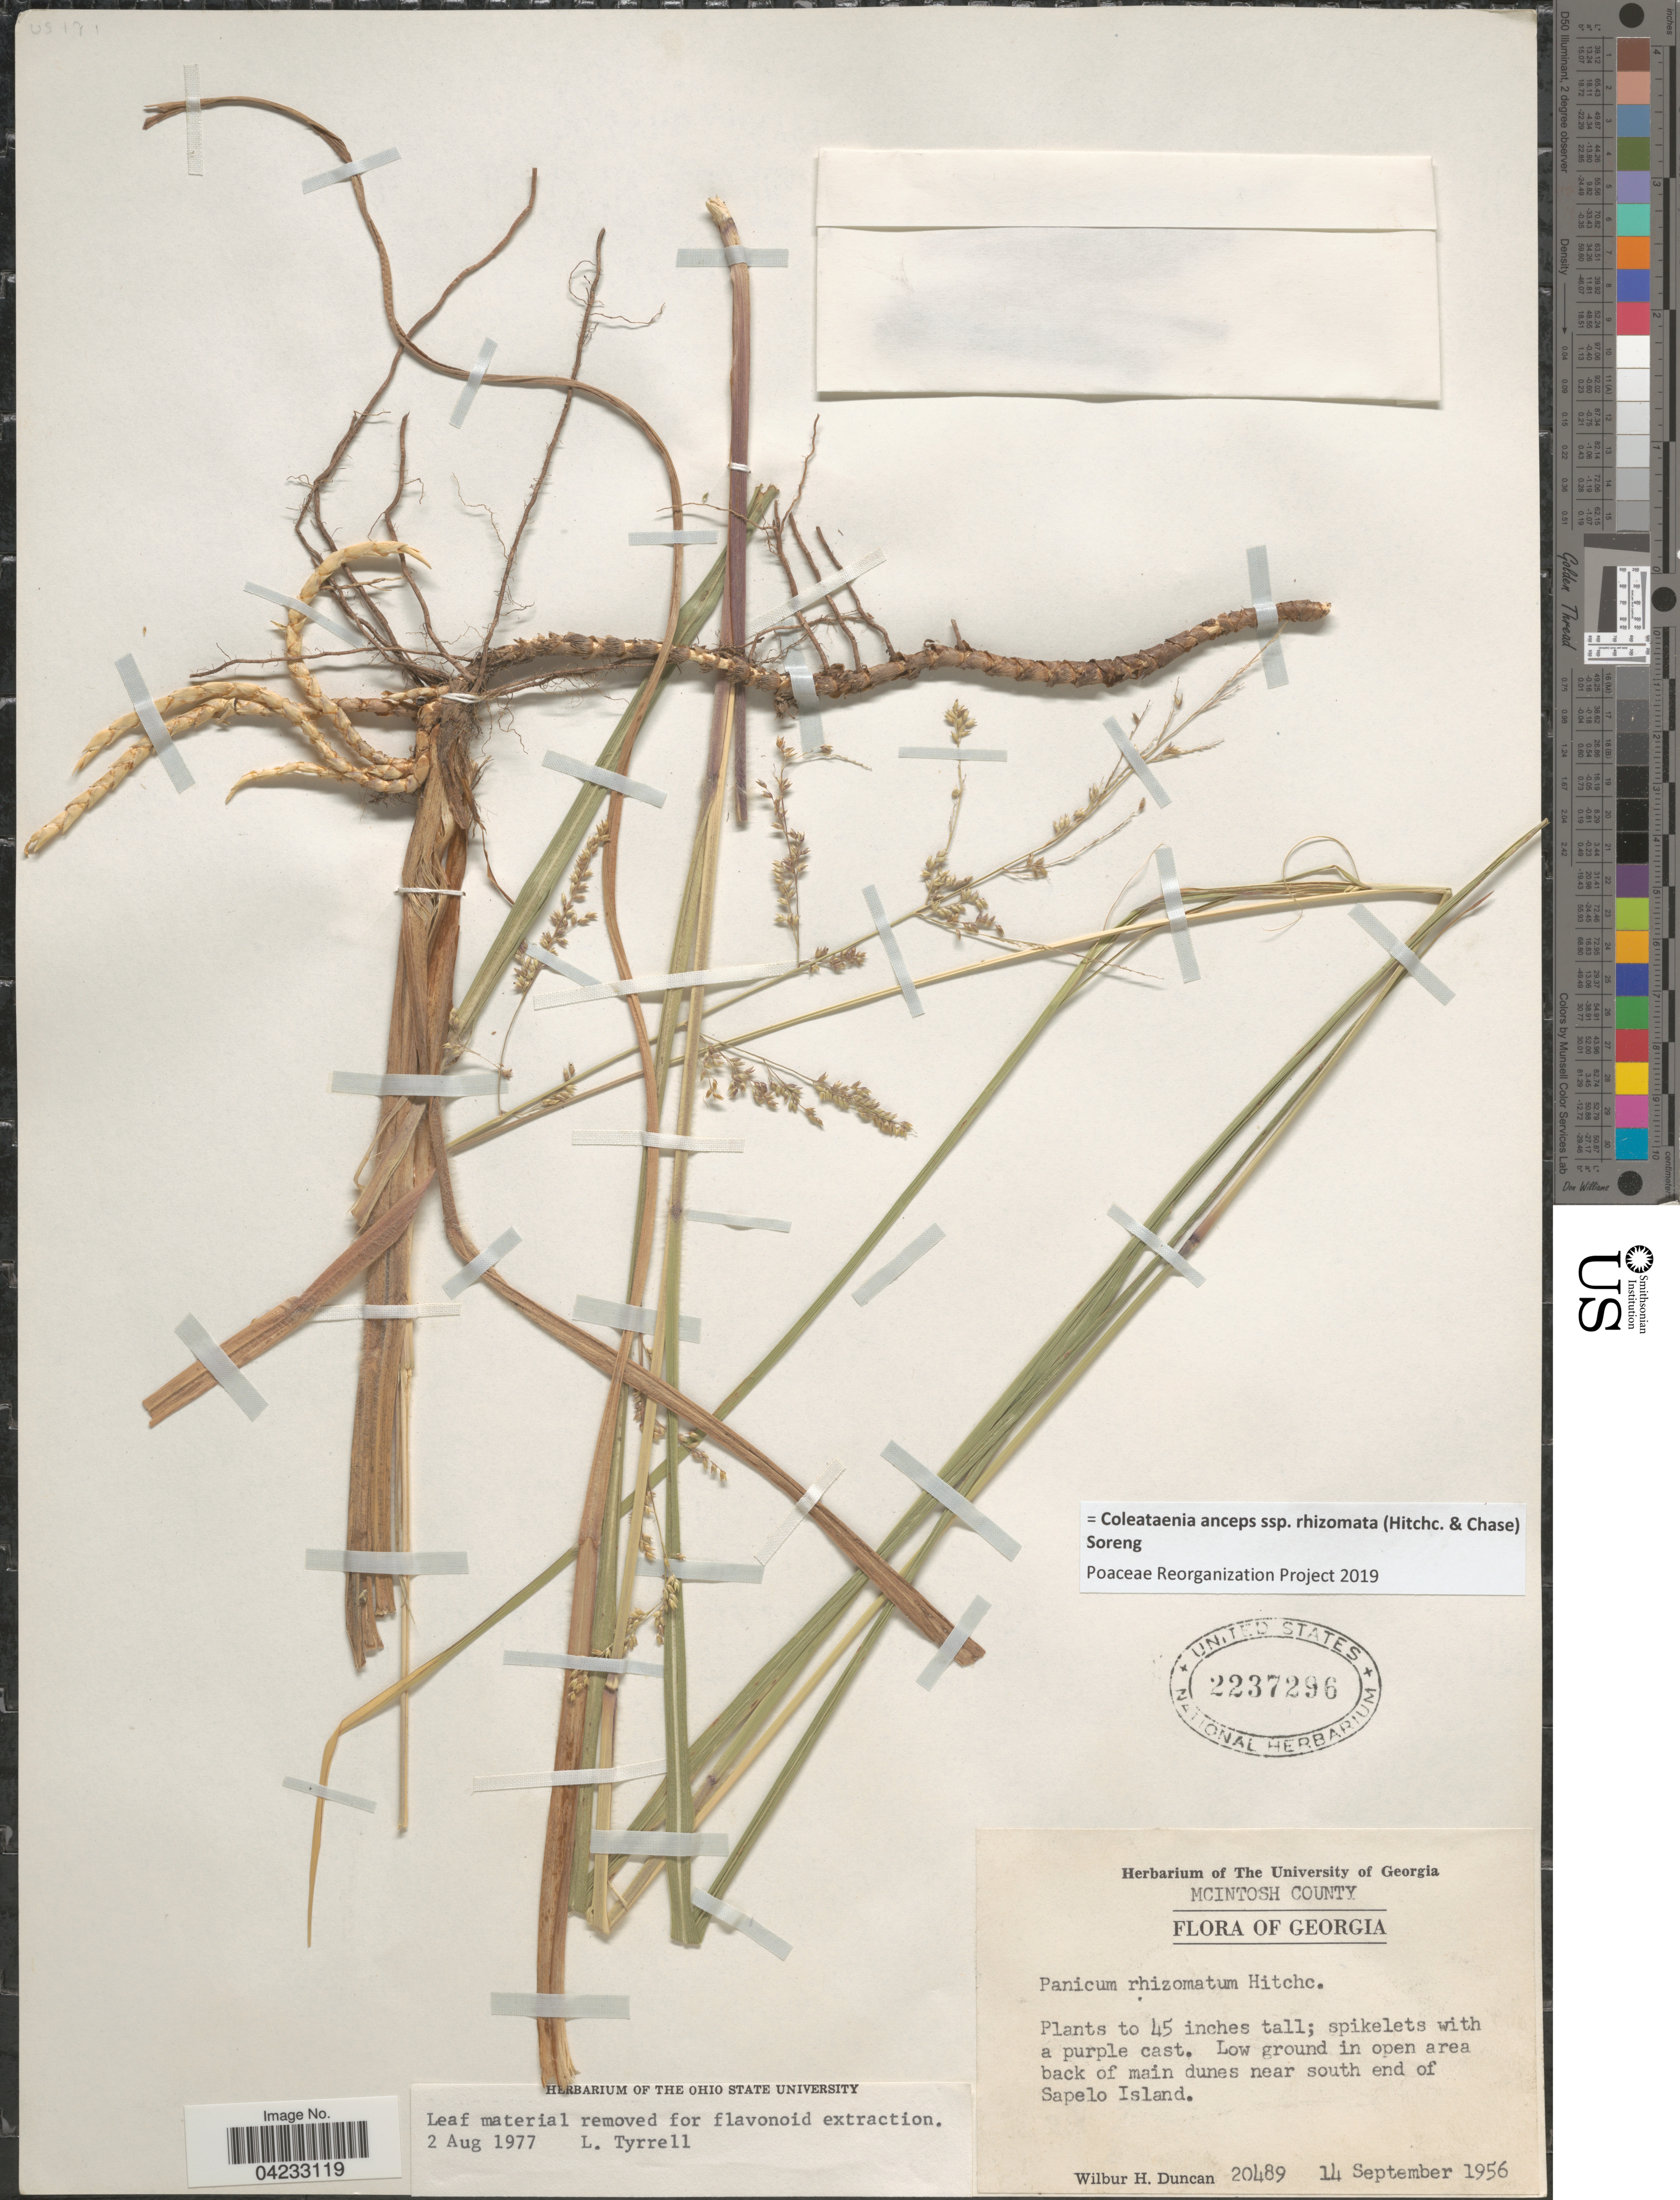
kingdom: Plantae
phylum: Tracheophyta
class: Liliopsida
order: Poales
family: Poaceae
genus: Coleataenia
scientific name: Coleataenia anceps subsp. rhizomata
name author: (Hitchc. & Chase) Soreng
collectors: W. H. Duncan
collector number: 20489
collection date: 1956-09-14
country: United States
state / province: Georgia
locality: McIntosh County. In open area back of main dunes near south end of Sapelo Island.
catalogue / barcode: US 2237296